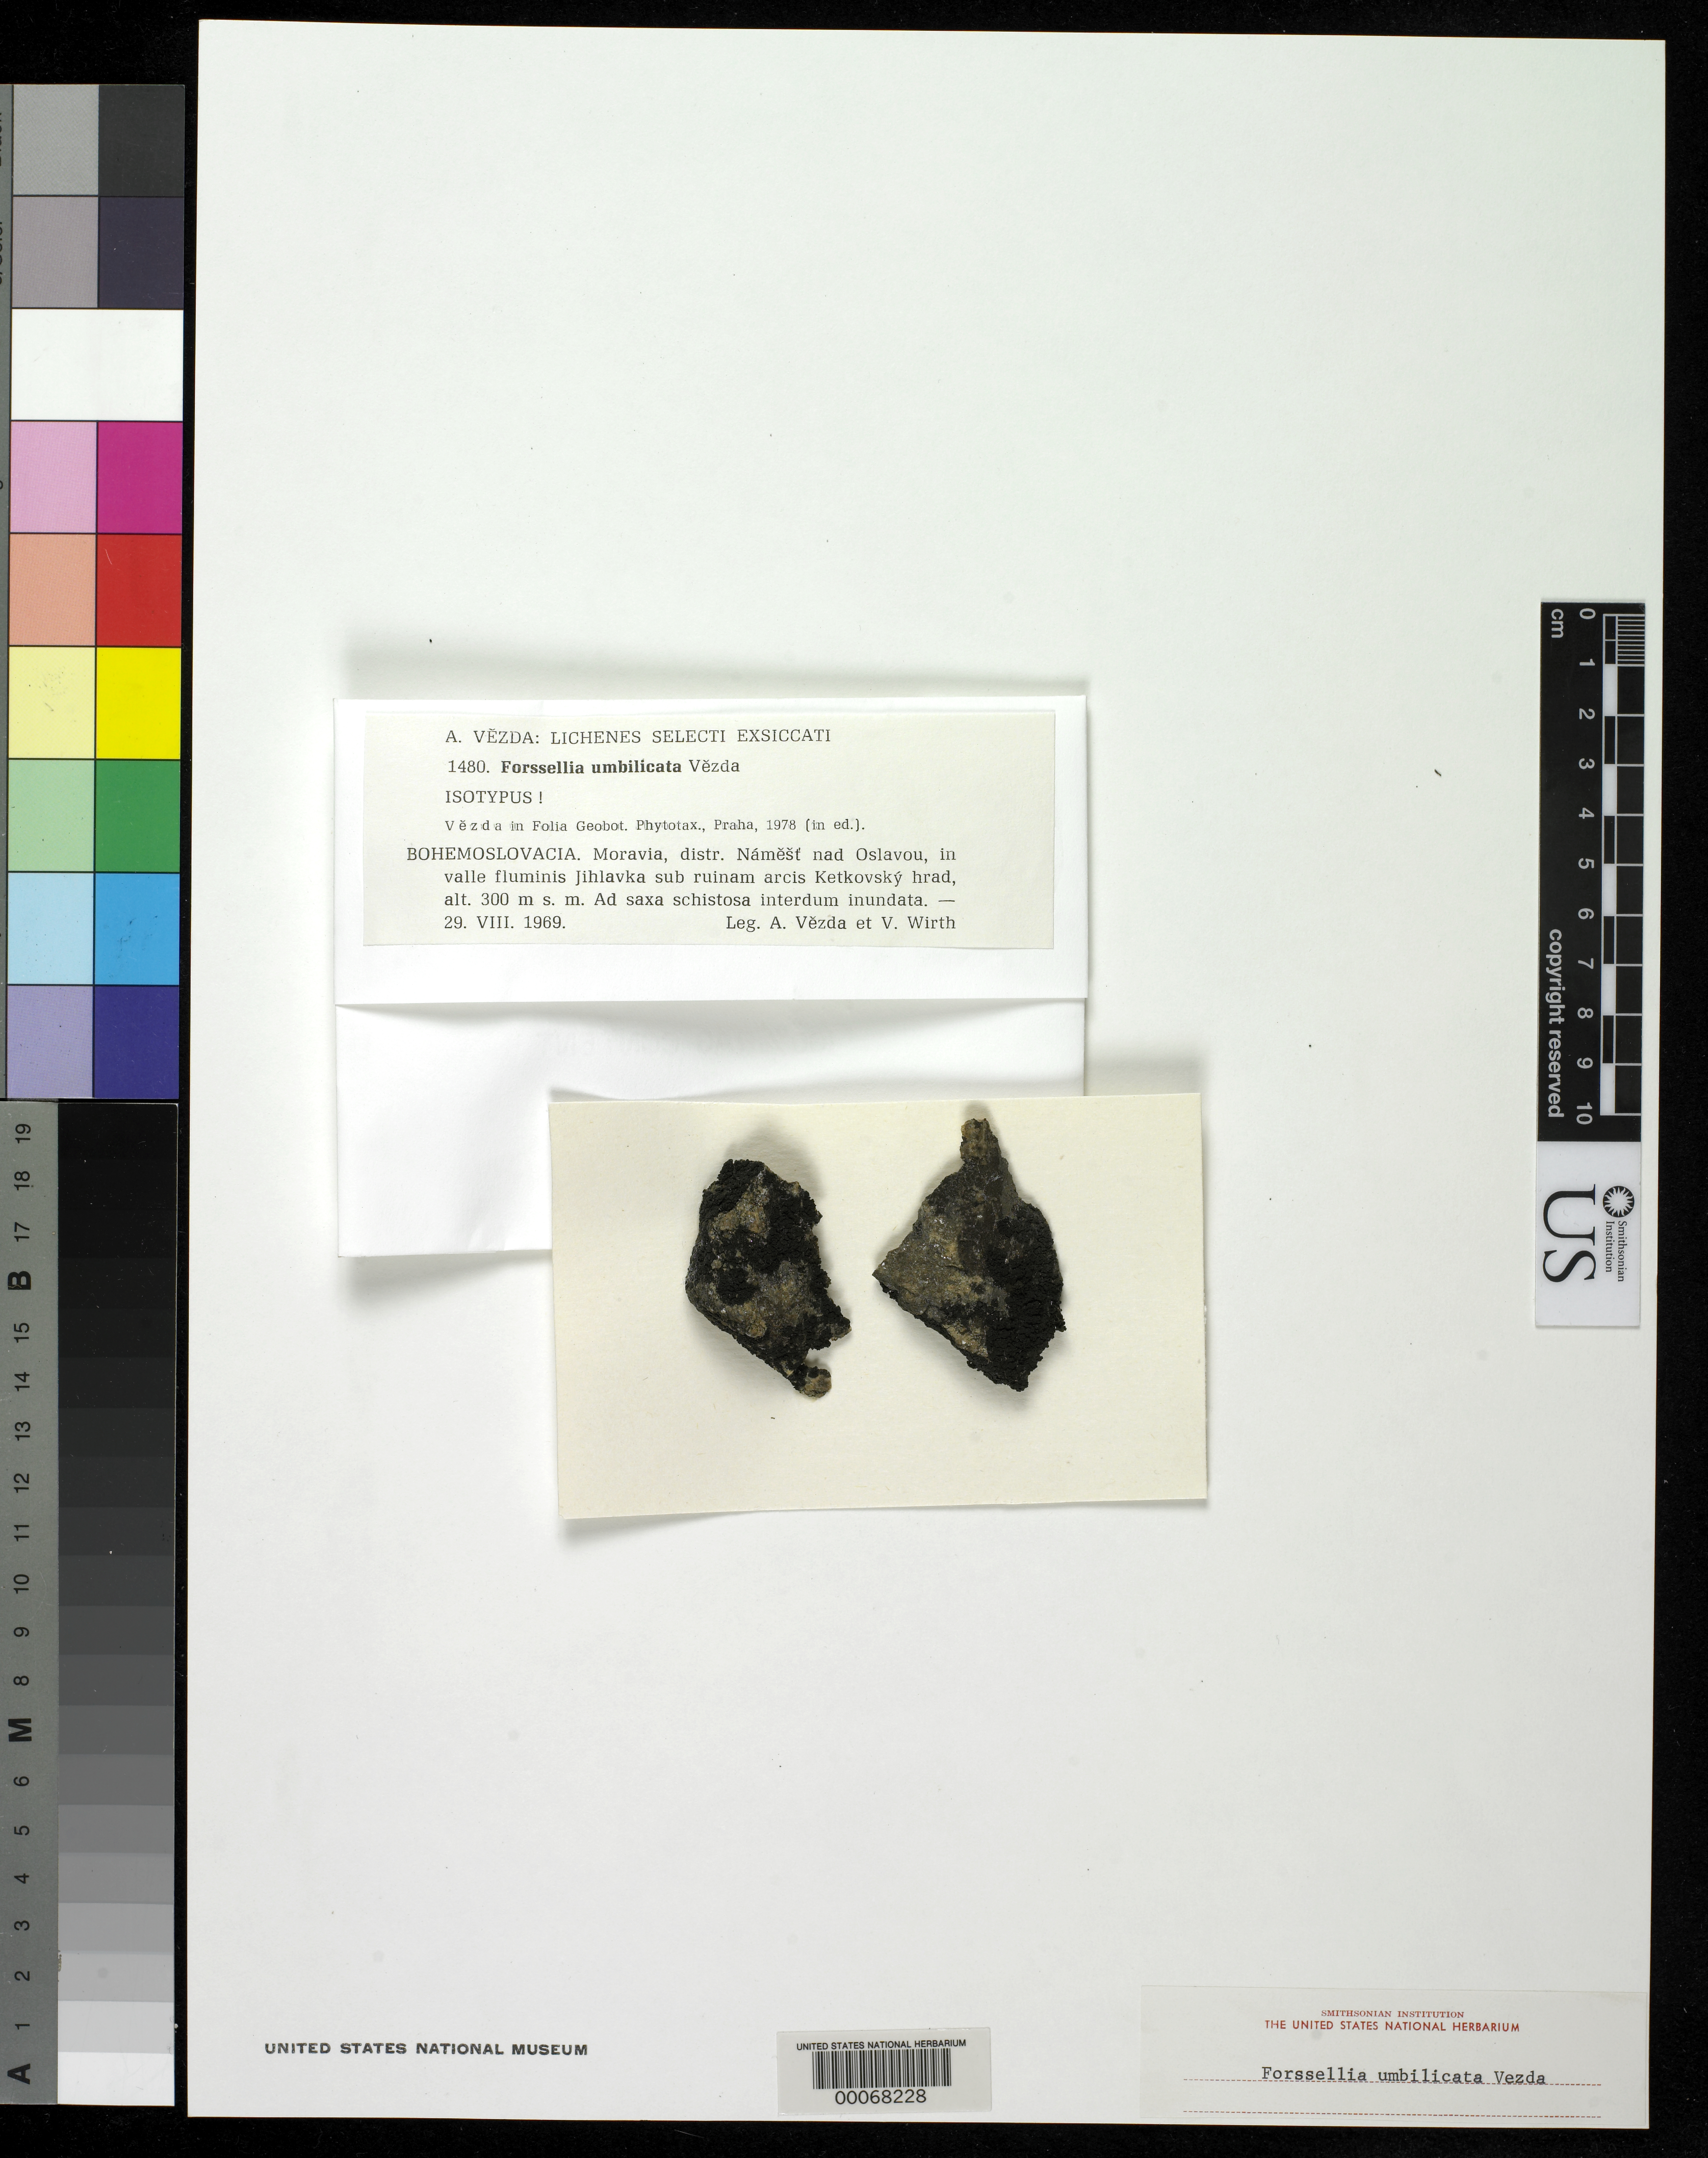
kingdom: Fungi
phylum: Ascomycota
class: Lichinomycetes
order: Lichinales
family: Lichinaceae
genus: Forssellia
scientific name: Forssellia umbilicata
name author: Vezda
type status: Isotype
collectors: A. Vezda & V. Wirth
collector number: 1480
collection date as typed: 29 Aug 1969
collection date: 1969-08-29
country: Czechia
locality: Moravia, Namest Nad Oslavou, in Valle Fluminis Jihlavka sub ruinam arcis Ketkovsky. [Moravia, Namest Nad Oslavou, in the Jihlavka River Valley under the ruins of Ketkovsky Castle.]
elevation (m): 300